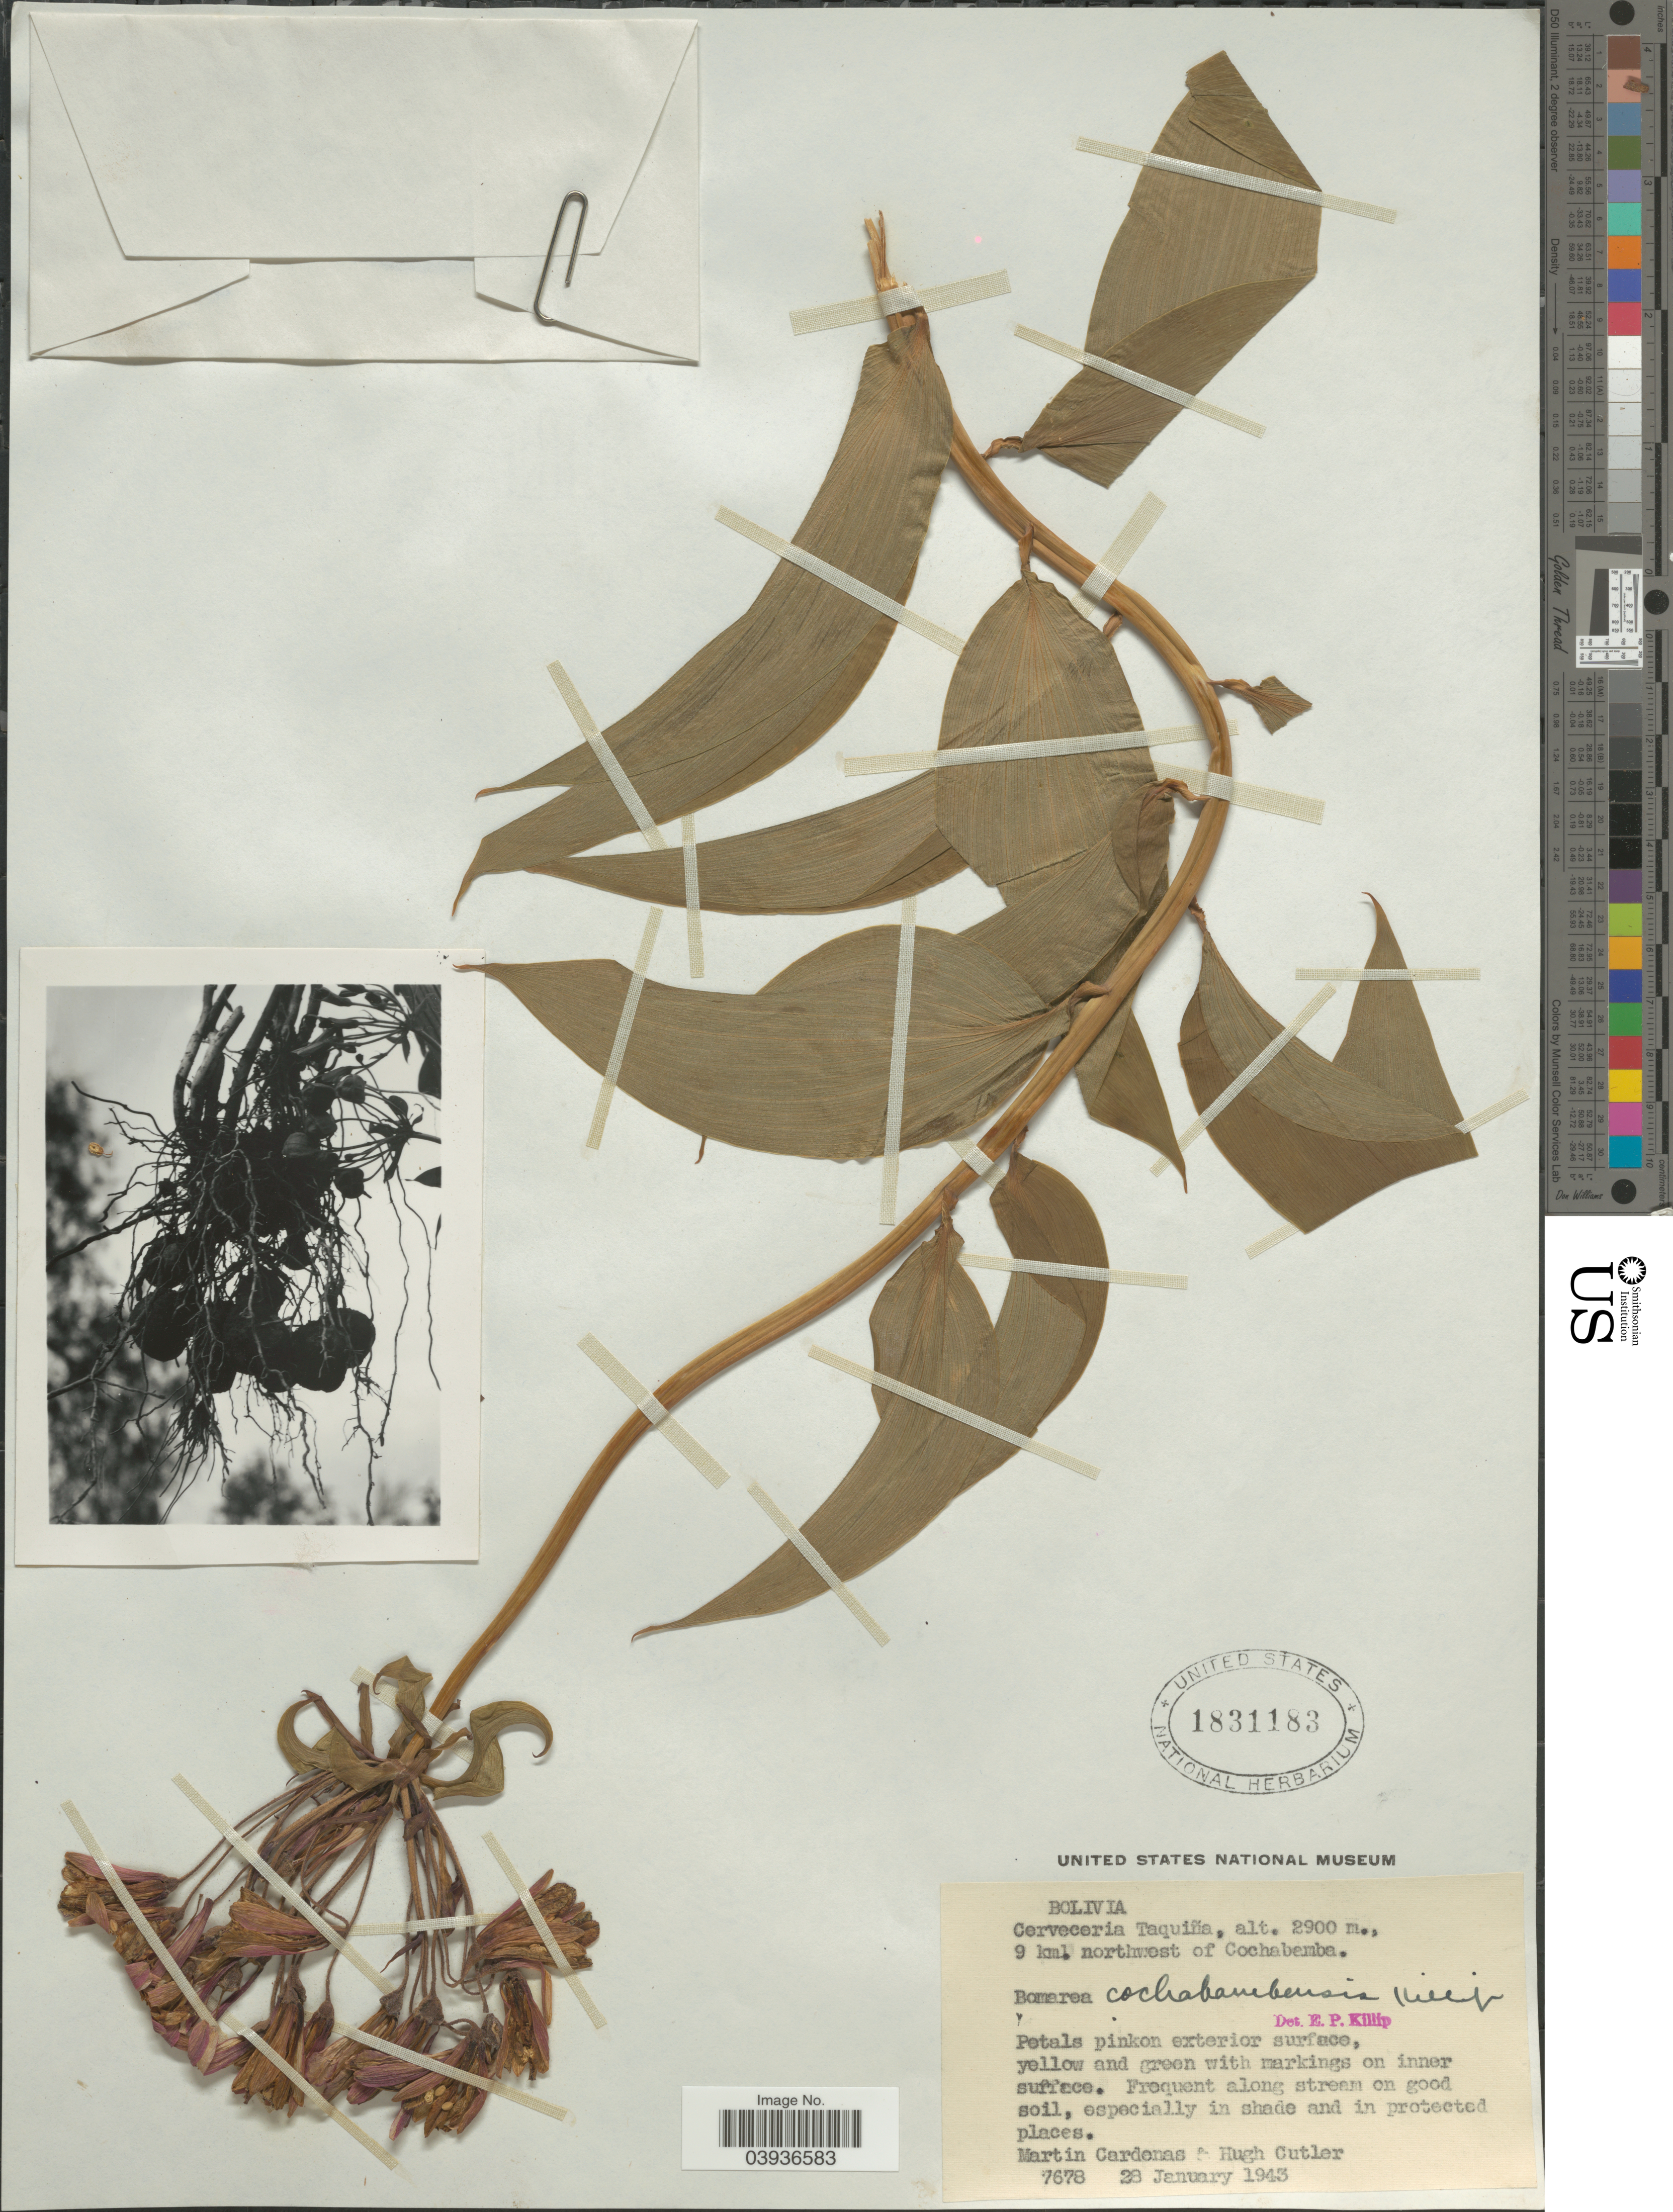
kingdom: Plantae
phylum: Tracheophyta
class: Liliopsida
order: Liliales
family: Alstroemeriaceae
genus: Bomarea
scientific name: Bomarea cochabambensis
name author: Killip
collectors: M. Cárdenas & H. C. Cutler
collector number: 7678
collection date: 1943-01-28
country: Bolivia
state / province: Cochabamba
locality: Cerveceria Taquina. 9 km. northwest of Cochabamba.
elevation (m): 2900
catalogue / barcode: US 1831183